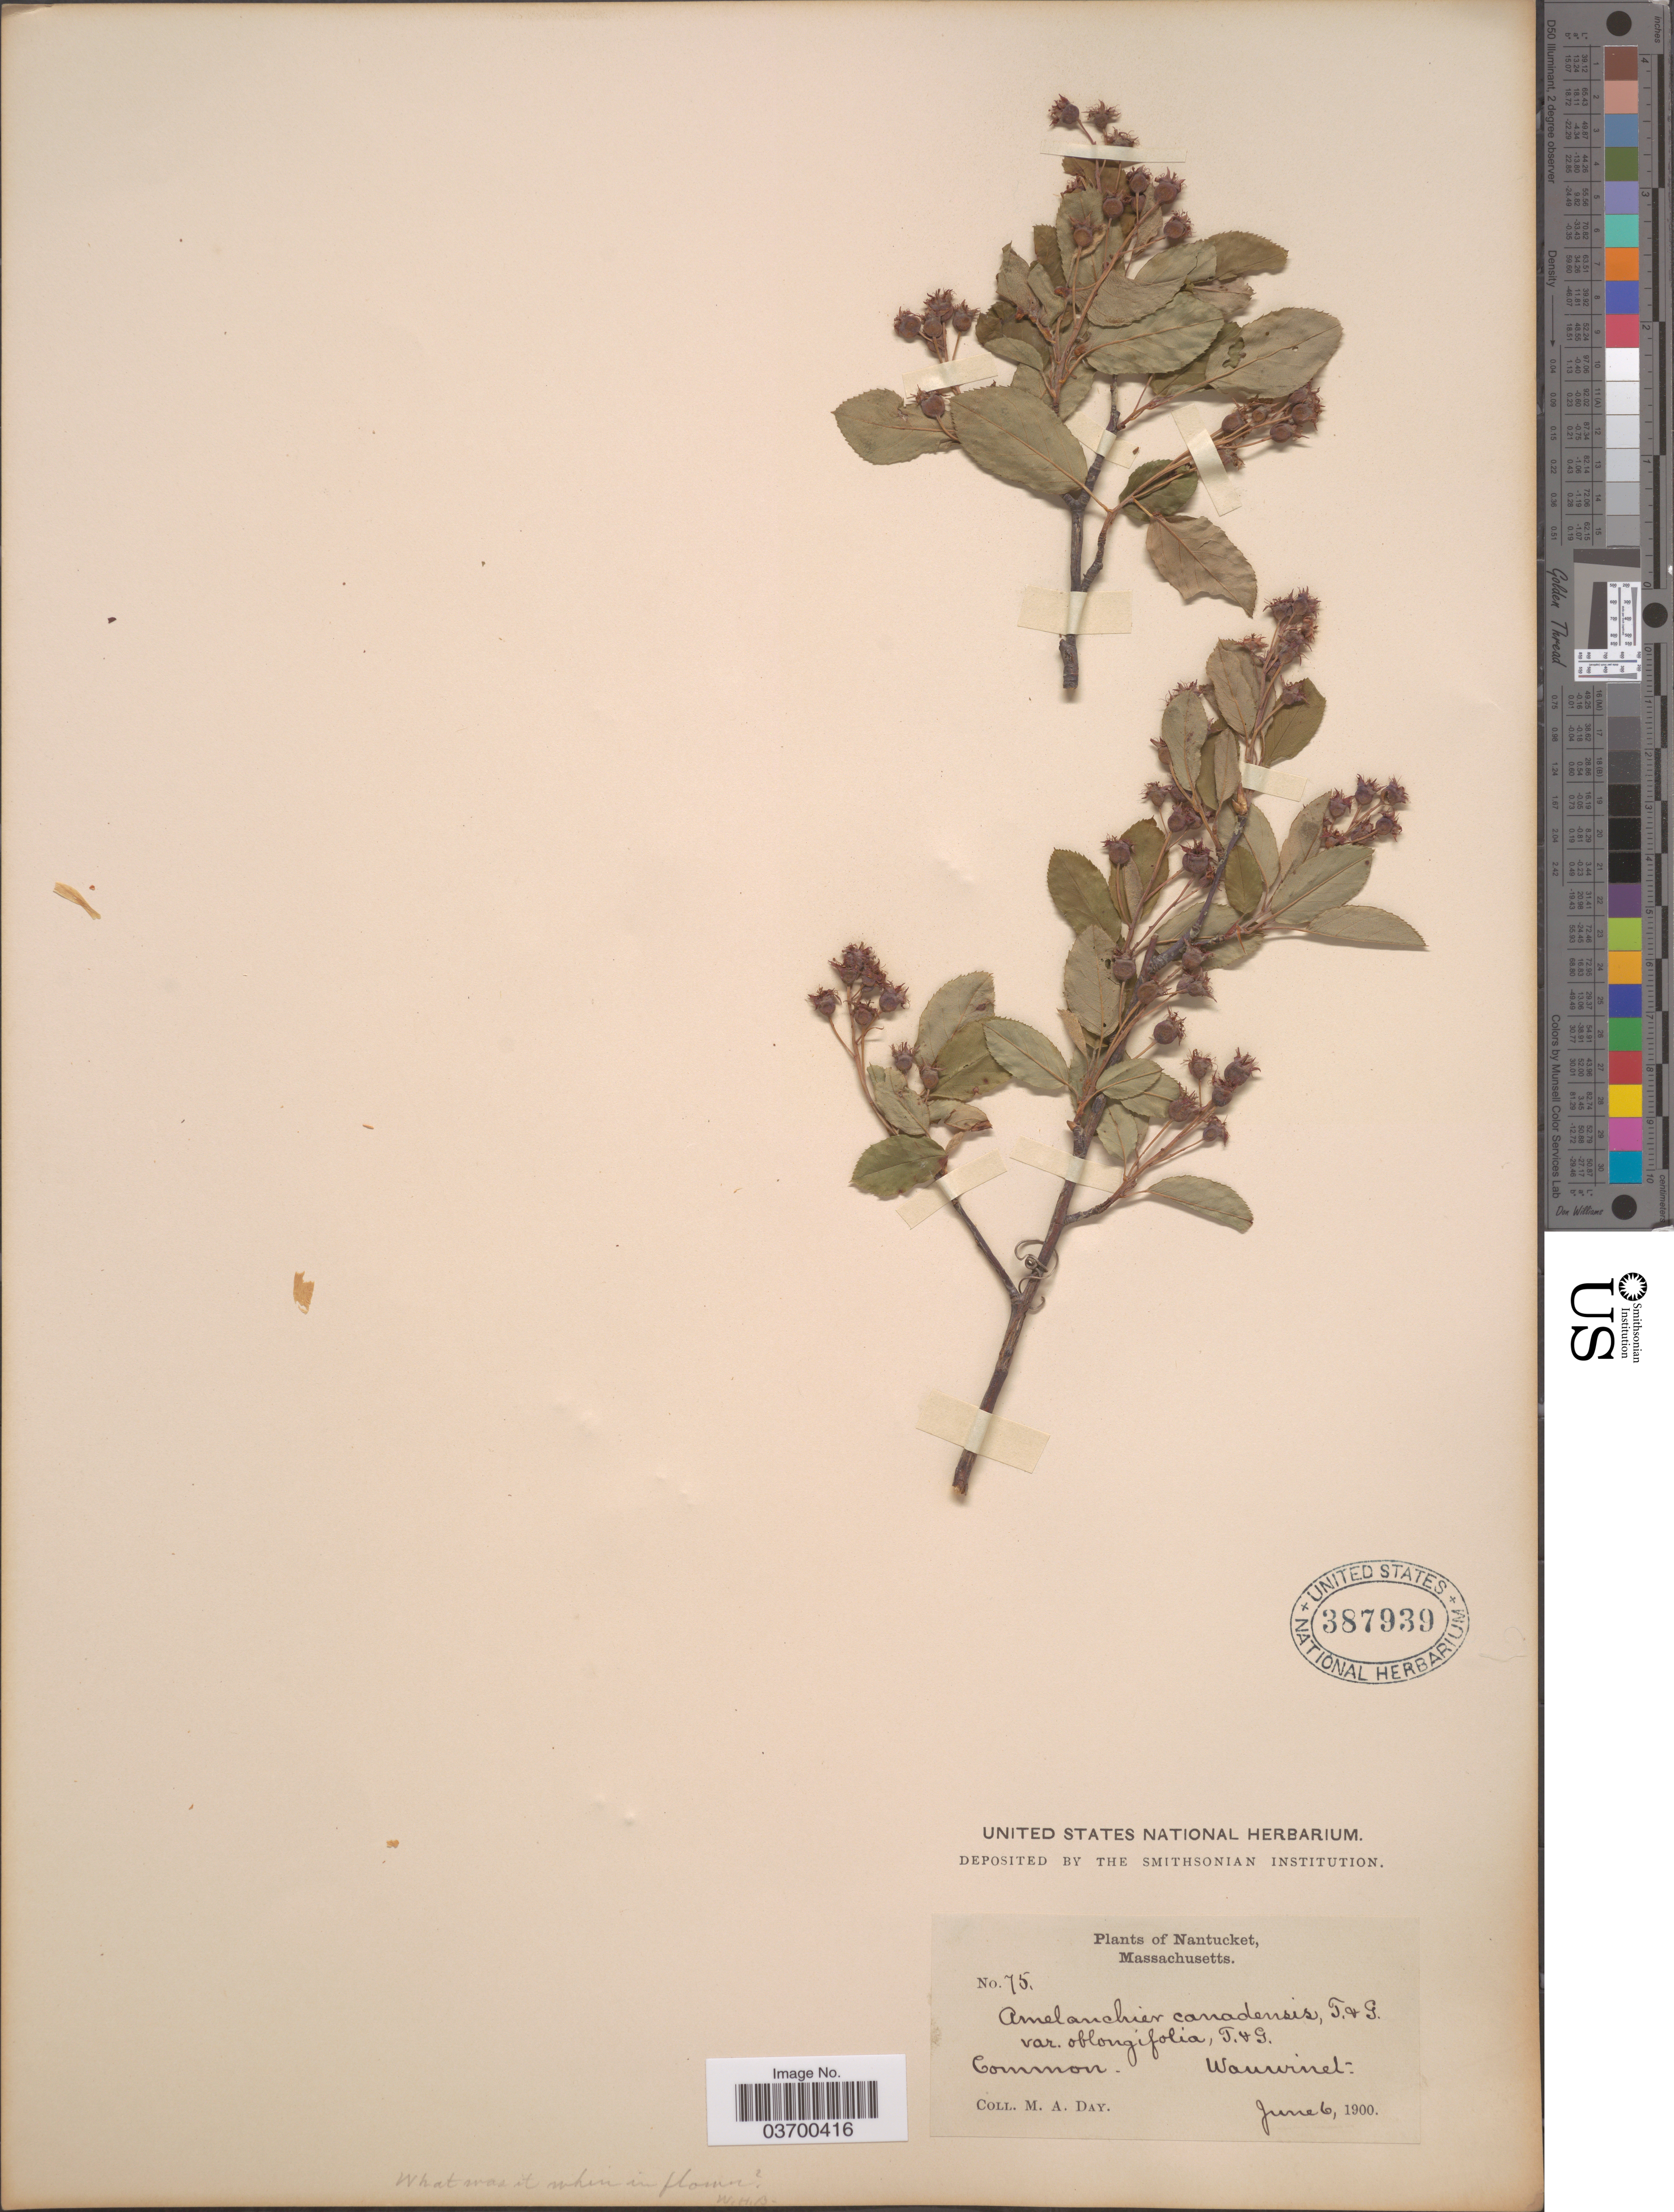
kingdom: Plantae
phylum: Tracheophyta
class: Magnoliopsida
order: Rosales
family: Rosaceae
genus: Amelanchier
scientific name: Amelanchier canadensis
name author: (L.) Medic.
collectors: M. Day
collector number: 75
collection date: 1900-06-06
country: United States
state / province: Massachusetts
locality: Nantucket. Wauwinet.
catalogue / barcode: US 387939